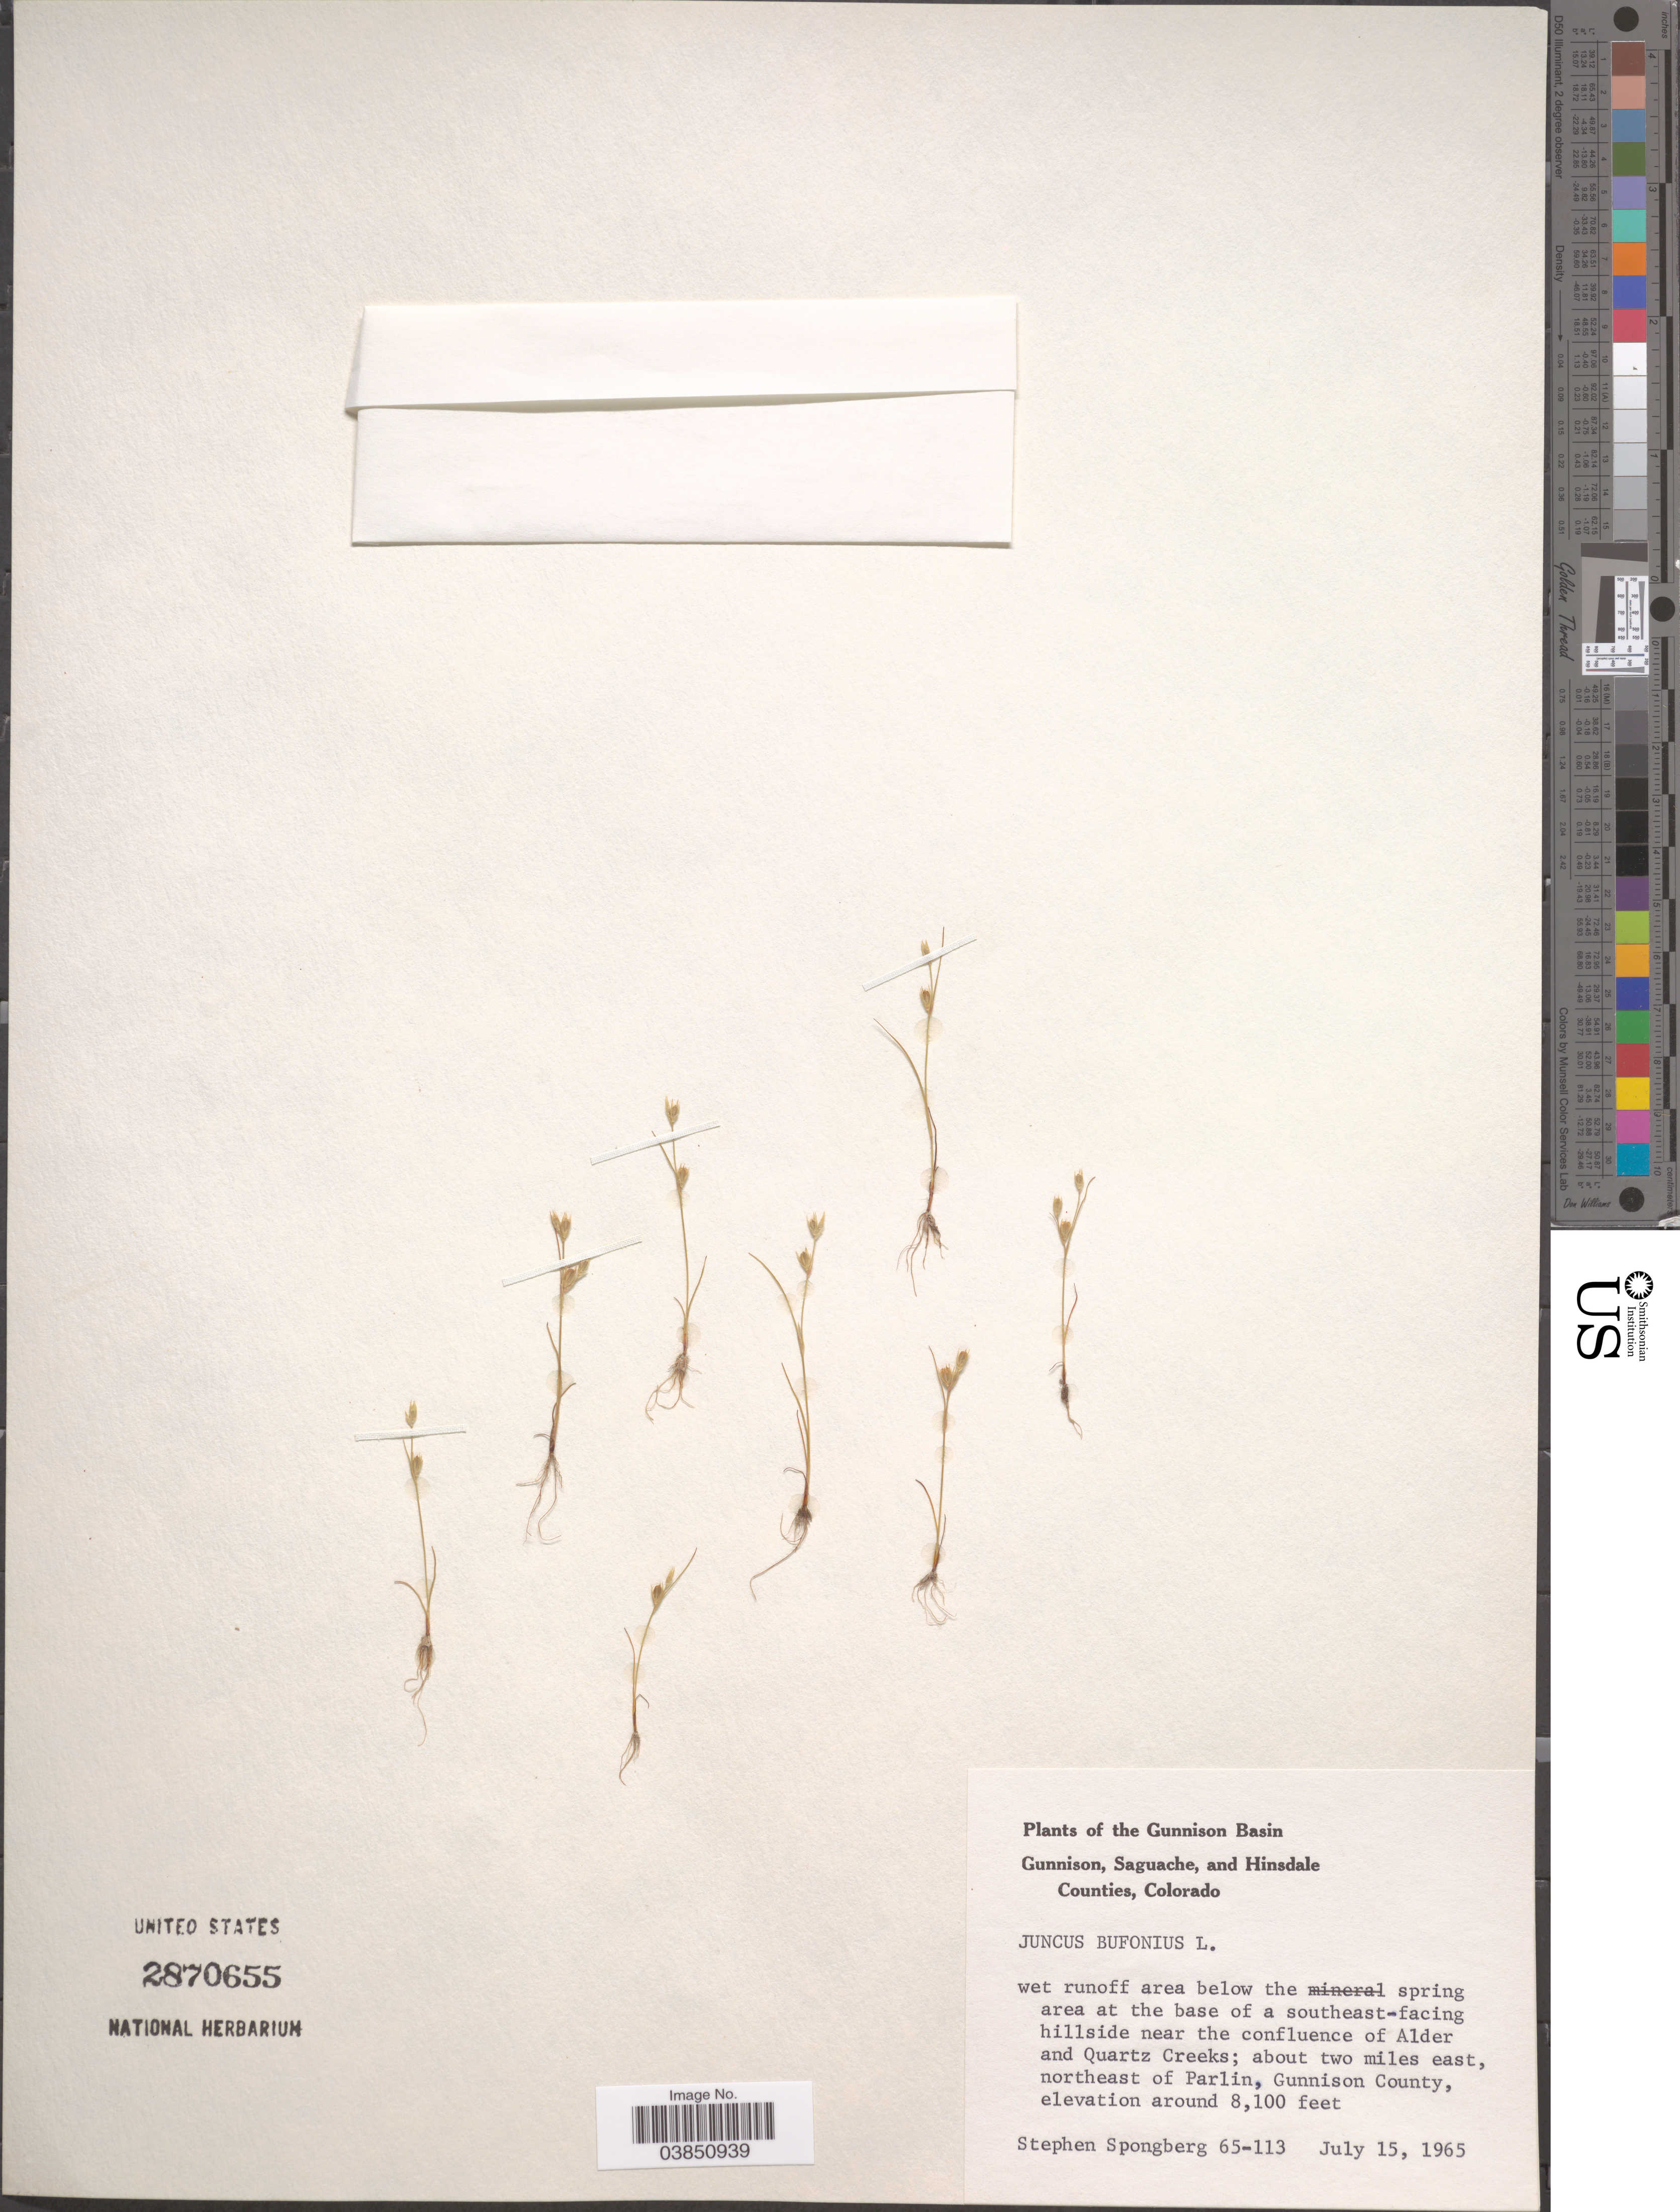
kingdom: Plantae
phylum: Tracheophyta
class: Liliopsida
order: Poales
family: Juncaceae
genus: Juncus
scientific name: Juncus bufonius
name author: L.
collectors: S. A.Spongberg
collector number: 65-113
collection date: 1965-07-15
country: United States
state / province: Colorado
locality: Area below the spring area at the base of a southeast-facing hillside near the confluence of alder and Quartz Creeks; about two miles east, northeast of Parlin, Gunnison County.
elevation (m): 2469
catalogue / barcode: US 2870655